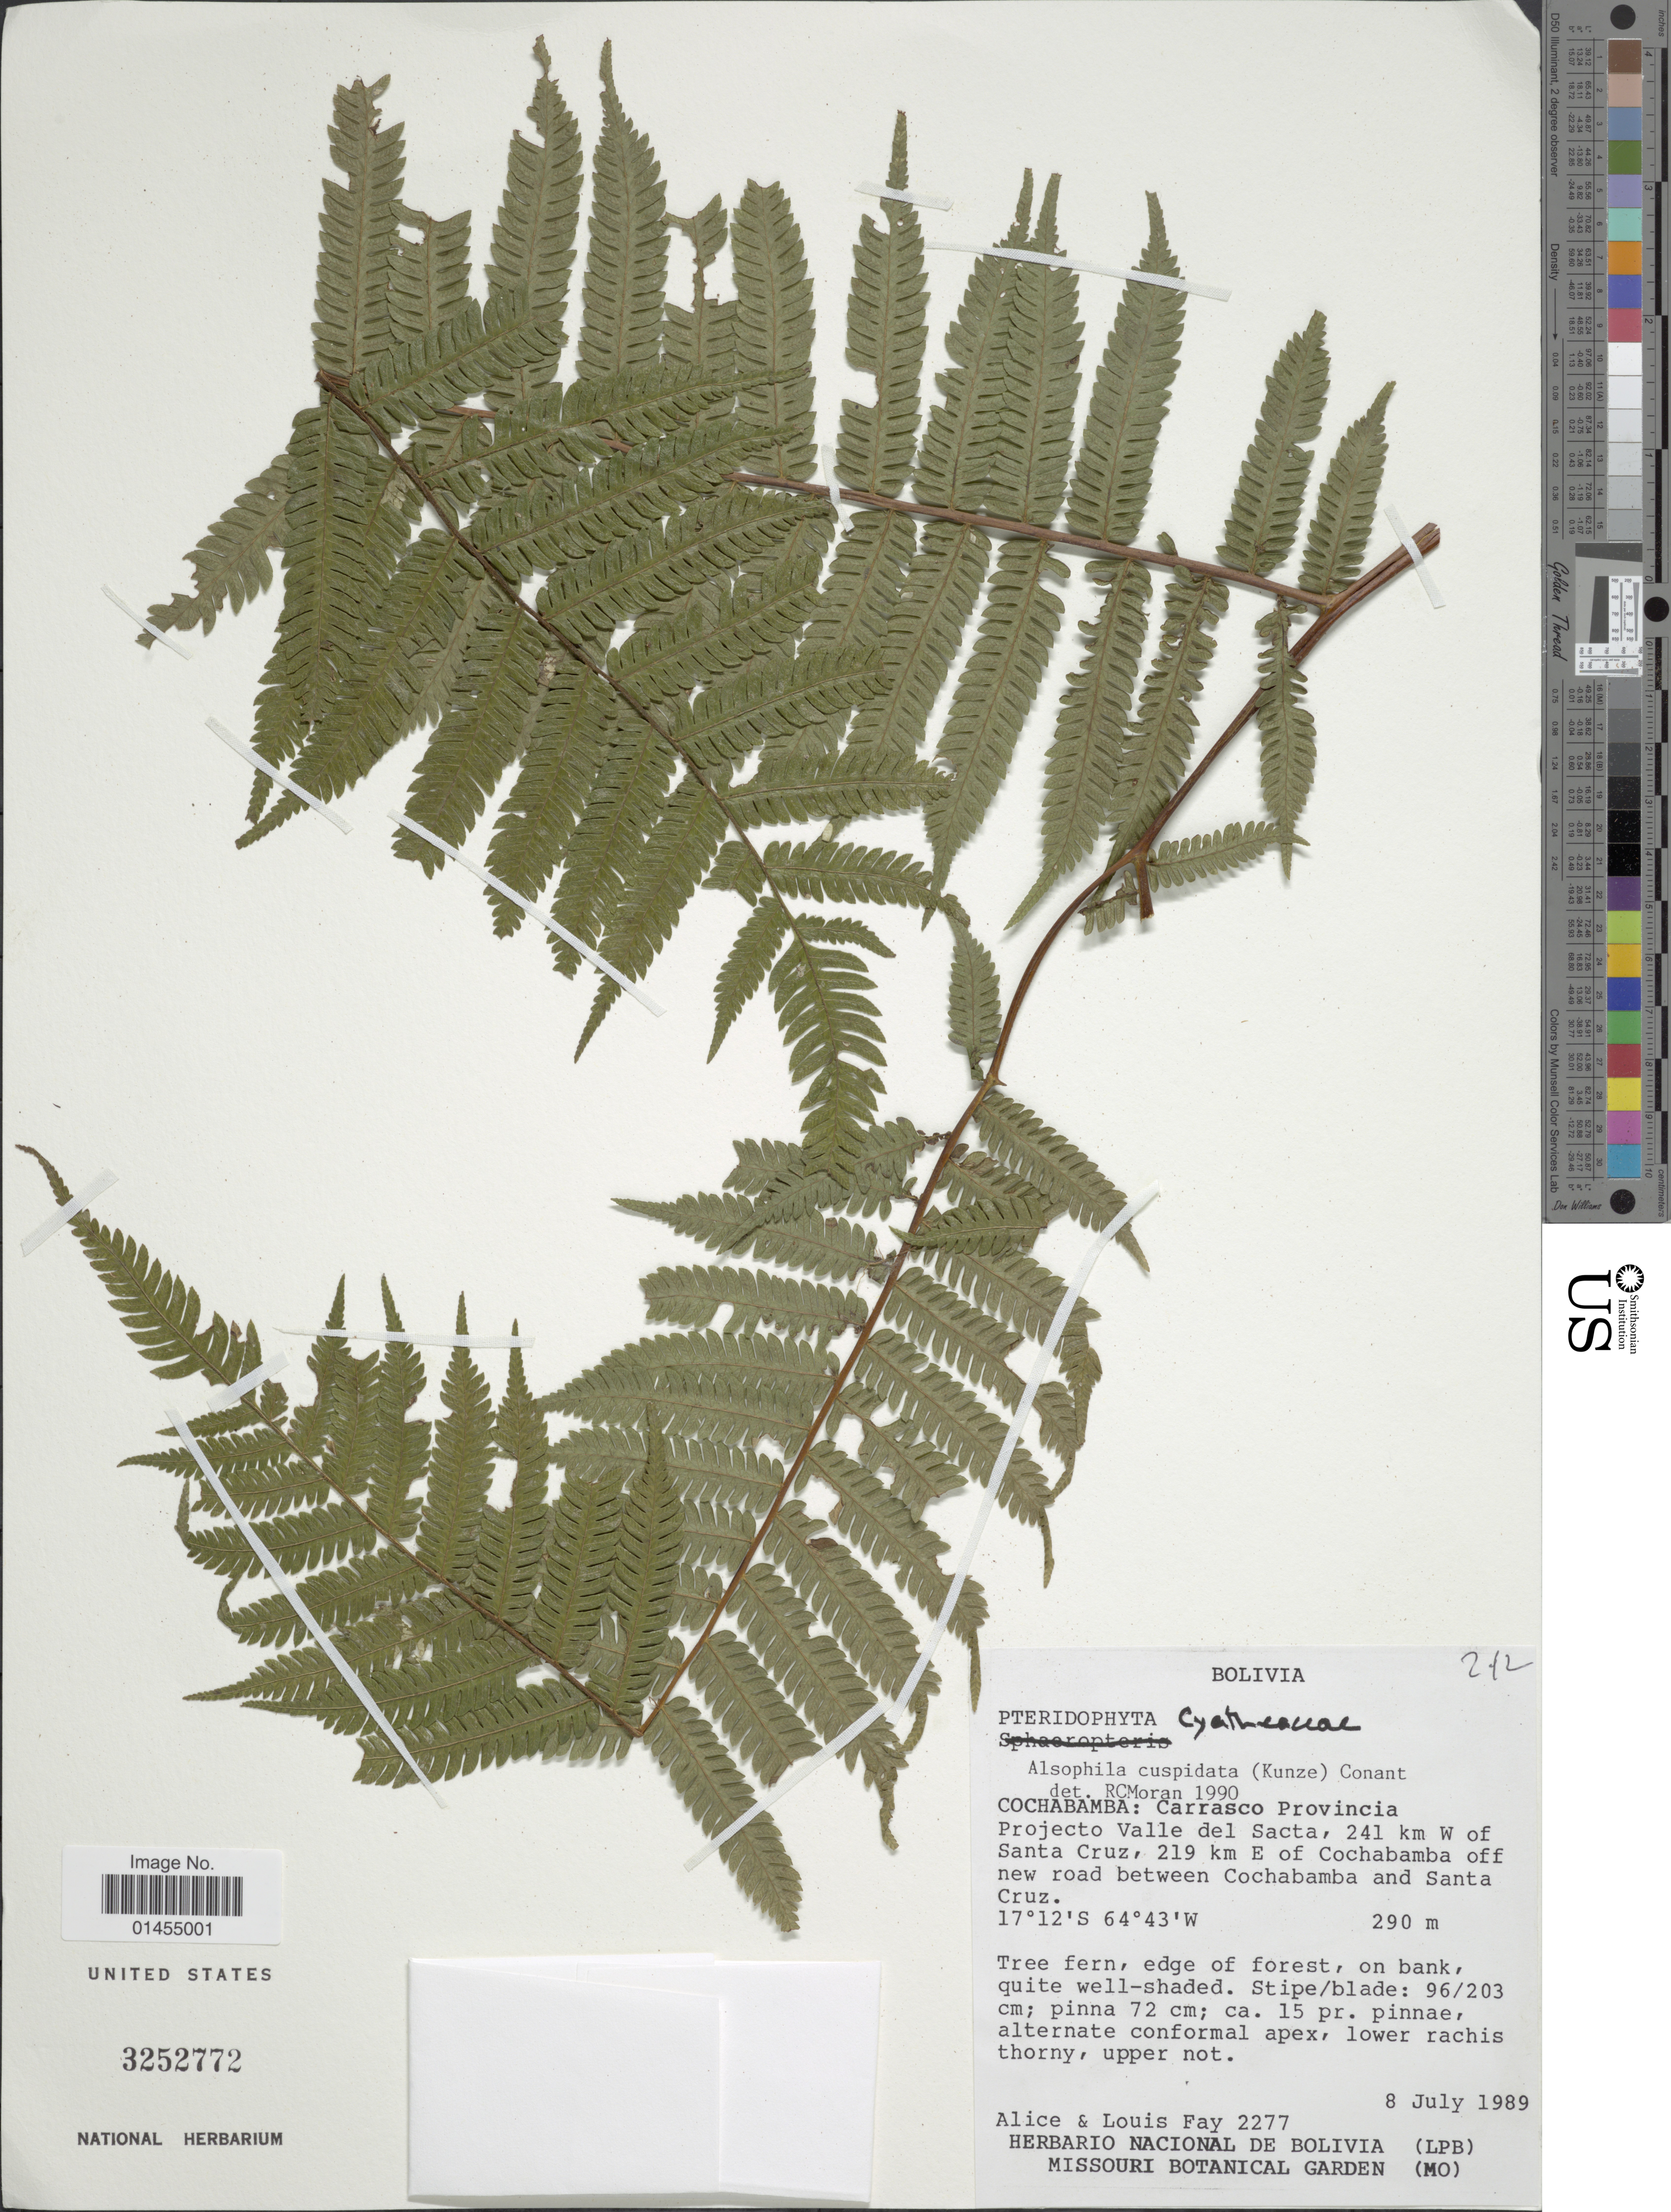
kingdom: Plantae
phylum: Tracheophyta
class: Polypodiopsida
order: Cyatheales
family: Cyatheaceae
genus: Alsophila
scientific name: Alsophila cuspidata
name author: (Kunze) D.S. Conant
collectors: A. Fay & L. Fay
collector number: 2277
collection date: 1989-07-08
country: Bolivia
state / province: Cochabamba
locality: Carrasco Provincia. Projecto Valle del Sacta, 241 km W of Santa Cruz, 219 km E of Cochabamba off new road between Cochabamba and Santa Cruz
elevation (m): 290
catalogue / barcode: US 3252772